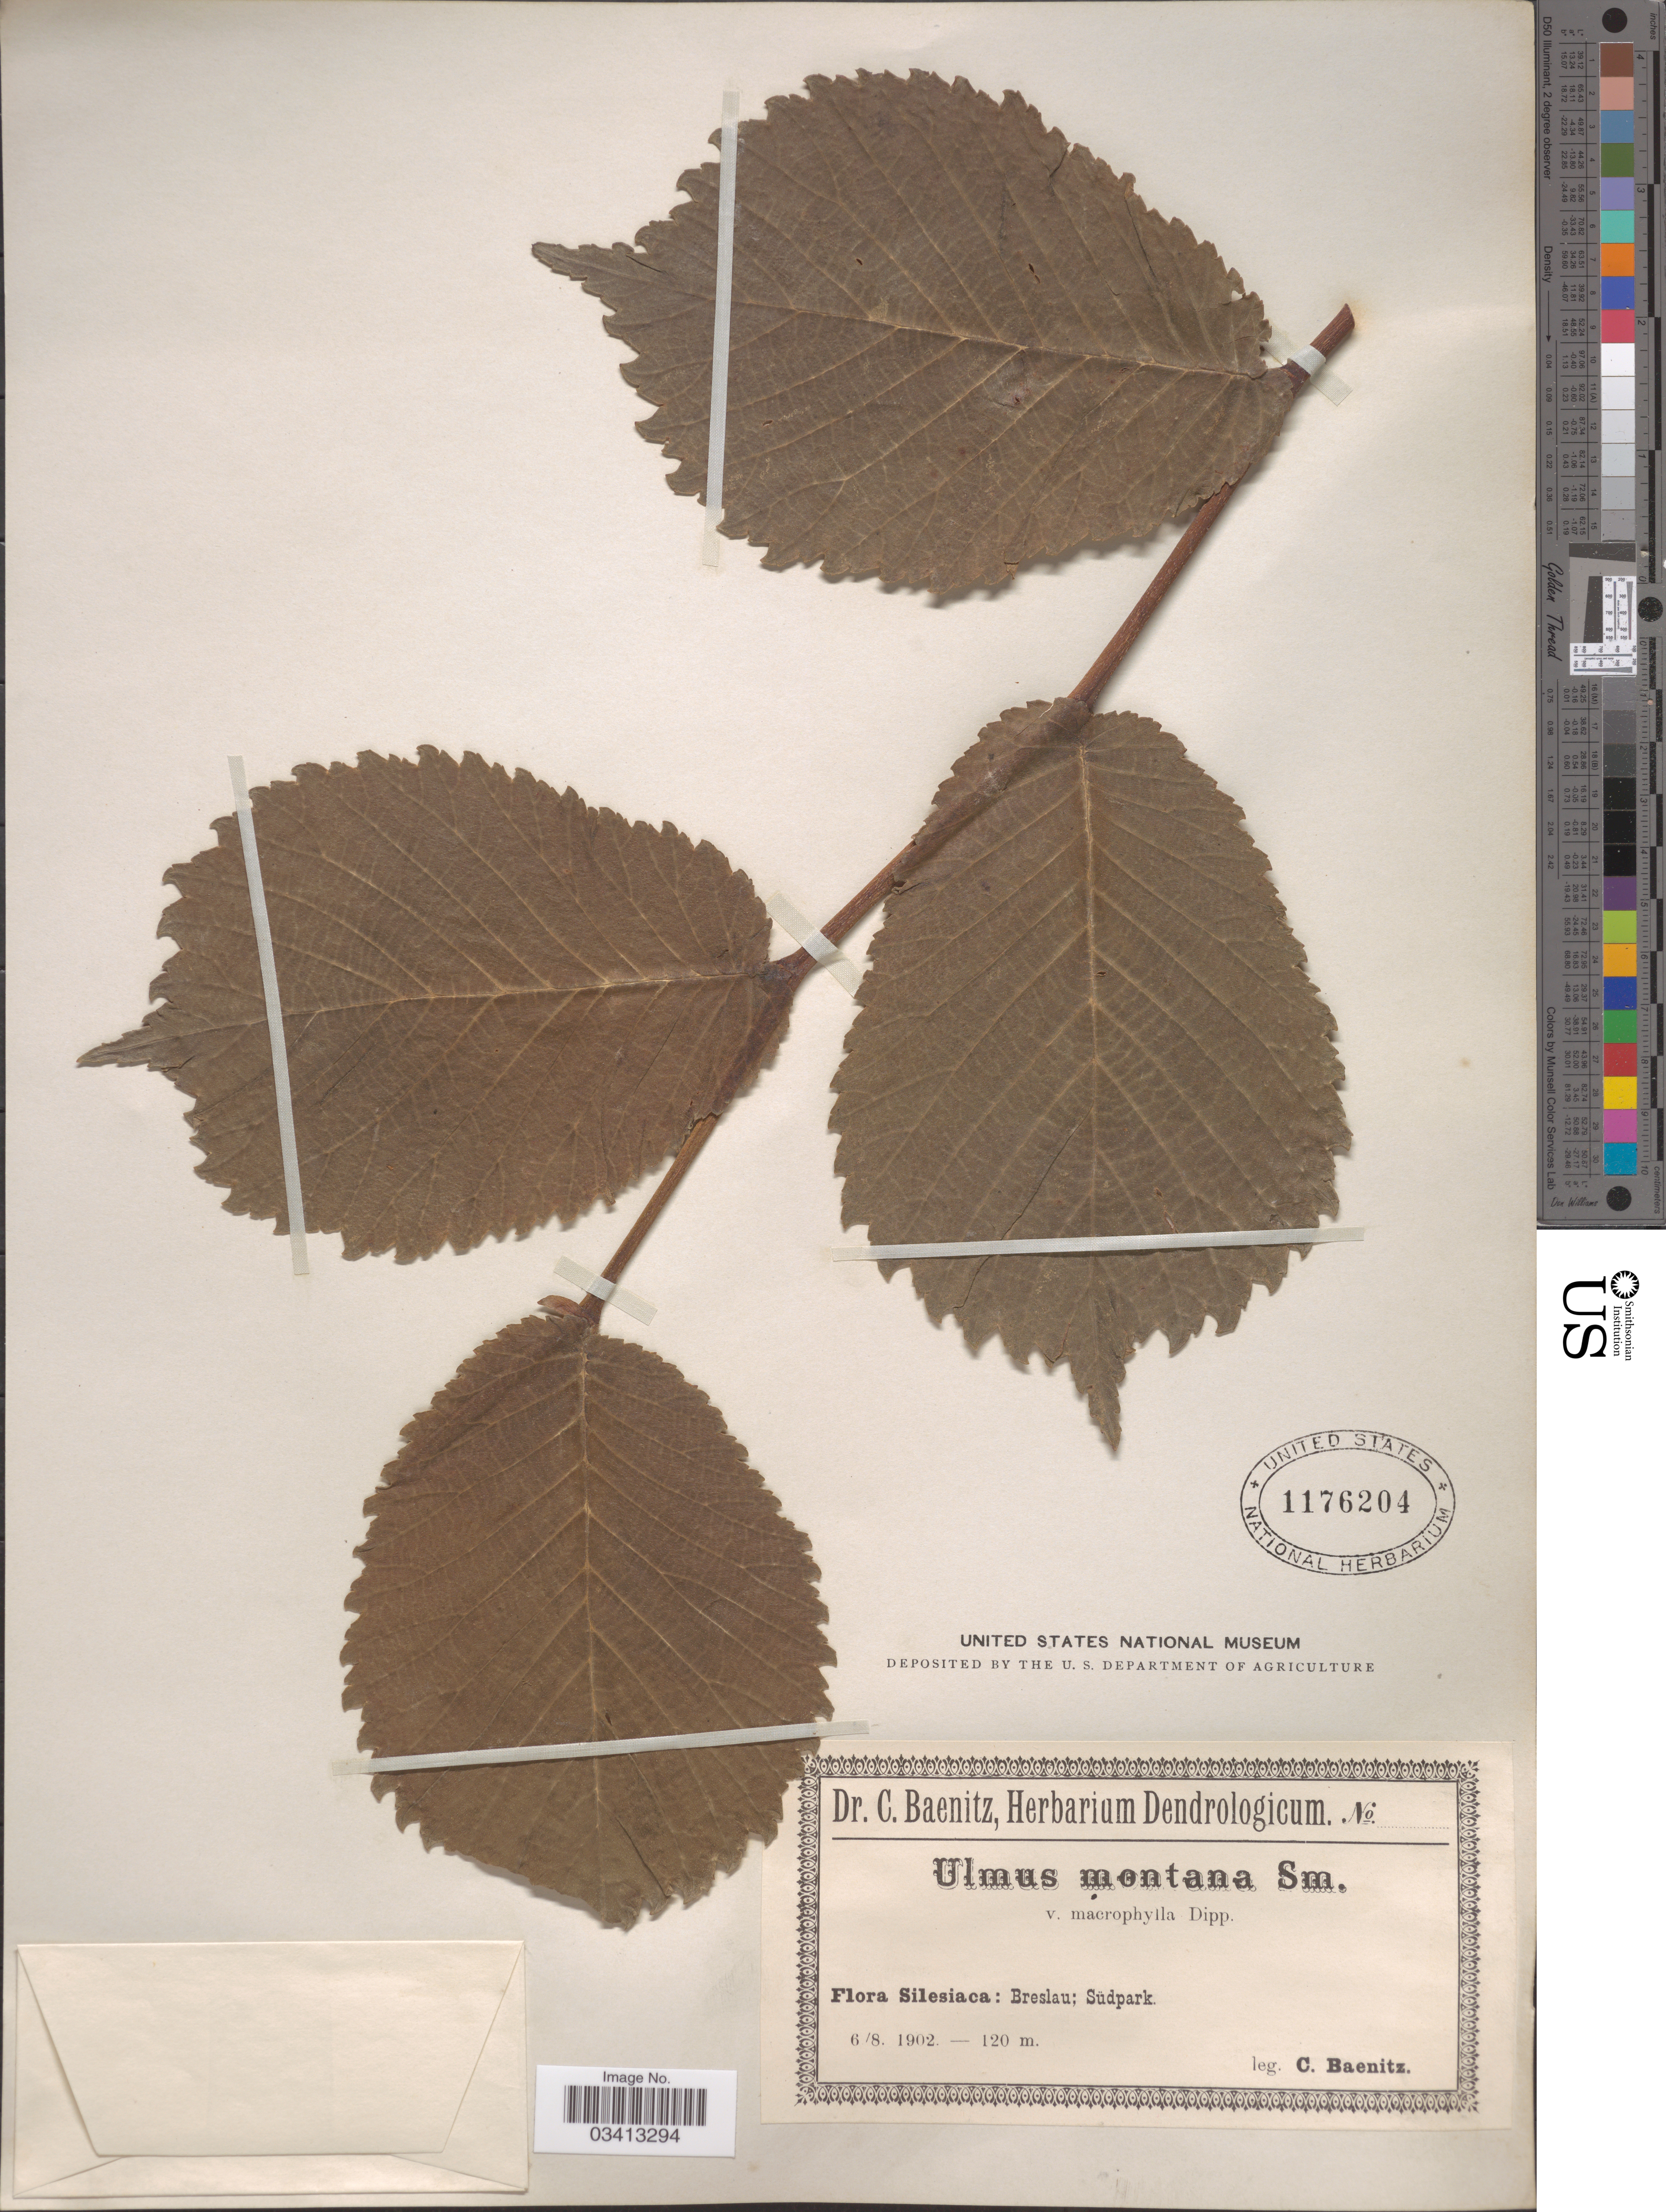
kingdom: Plantae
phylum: Tracheophyta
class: Magnoliopsida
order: Rosales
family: Ulmaceae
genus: Ulmus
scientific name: Ulmus glabra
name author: Huds.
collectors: C. G. Baenitz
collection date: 1902-08-06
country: Poland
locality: Silesiaca: Breslau; Südpark.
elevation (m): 120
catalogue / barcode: US 1176204